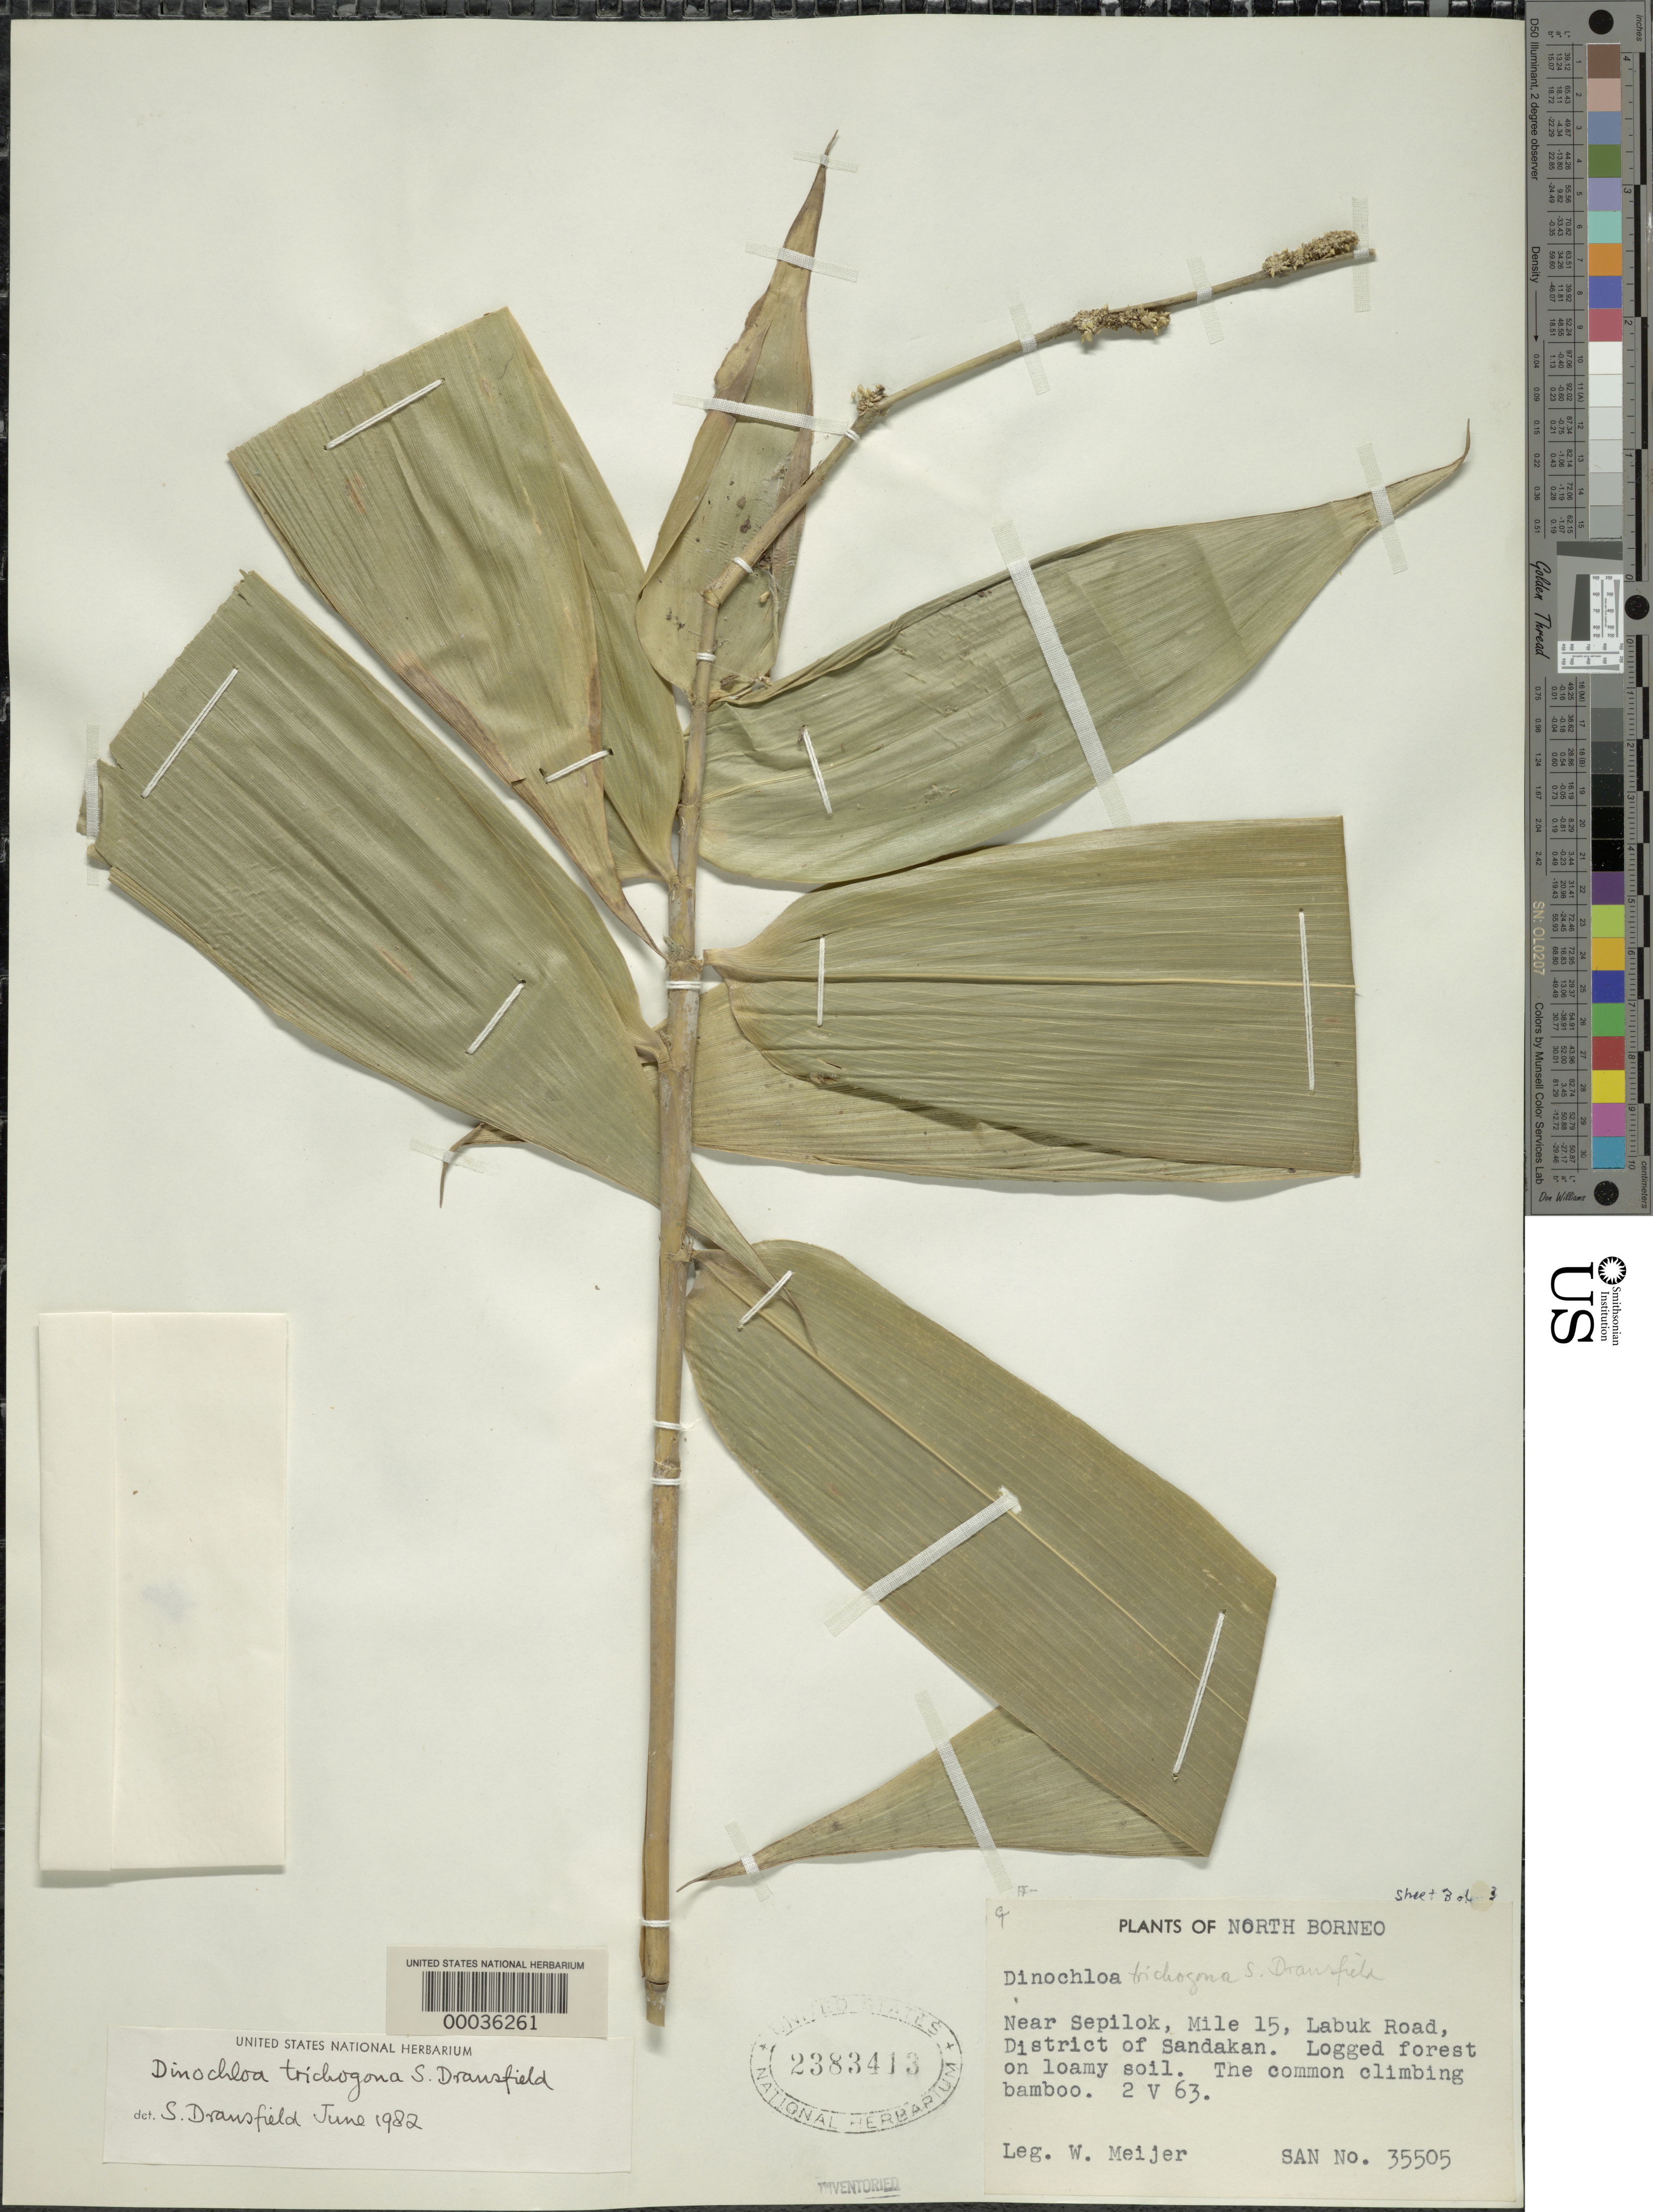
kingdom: Plantae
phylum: Tracheophyta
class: Liliopsida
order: Poales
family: Poaceae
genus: Dinochloa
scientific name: Dinochloa trichogona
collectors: W. Meijer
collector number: San 35505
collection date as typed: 02 May 1963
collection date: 1963-05-02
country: Malaysia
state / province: Sabah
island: Borneo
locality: Near sepilok, mile 15, labuk road, dist. of sandakan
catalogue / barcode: US 2383413